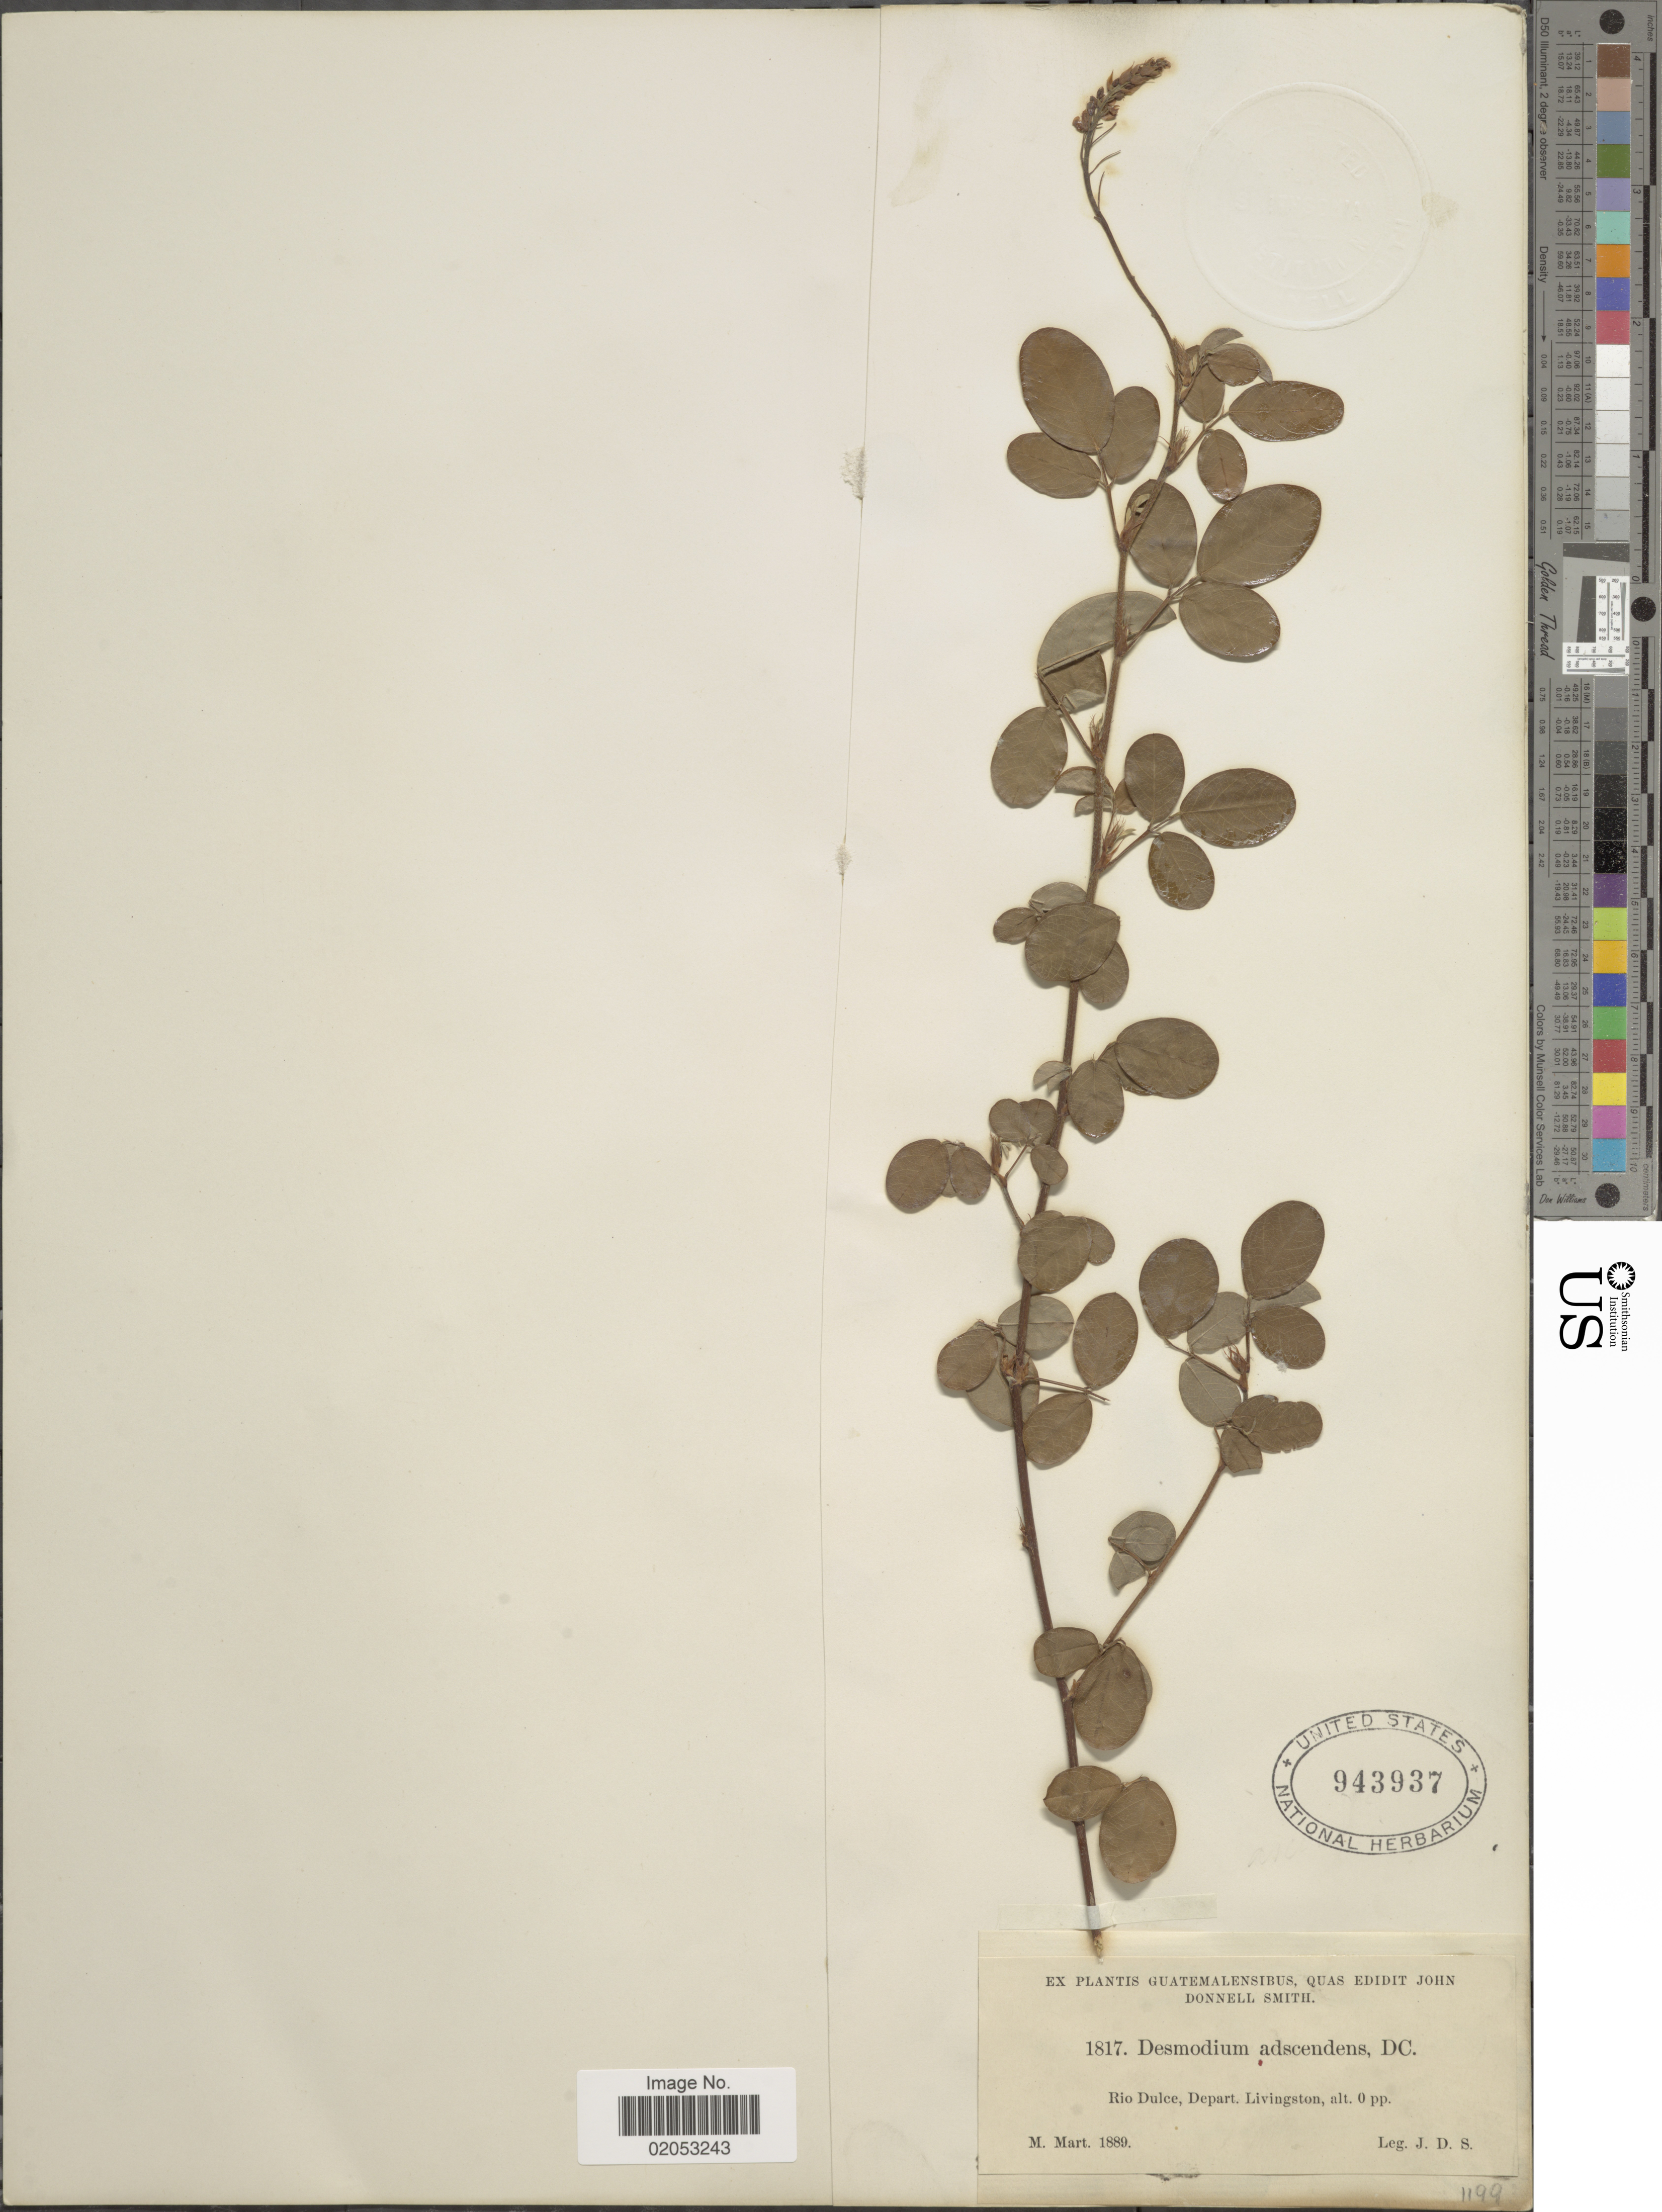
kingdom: Plantae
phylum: Tracheophyta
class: Magnoliopsida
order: Fabales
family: Fabaceae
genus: Grona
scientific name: Grona adscendens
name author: (Sw.) H. Ohashi & K. Ohashi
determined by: Strong, Mark T., (BOT), Smithsonian Institution - National Museum of Natural History (UNITED STATES)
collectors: J. Donnell Smith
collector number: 1817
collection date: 1889-03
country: Guatemala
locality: Guatemalensibus, Rio Dulce, Depart. Livingston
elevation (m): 0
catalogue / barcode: US 943937